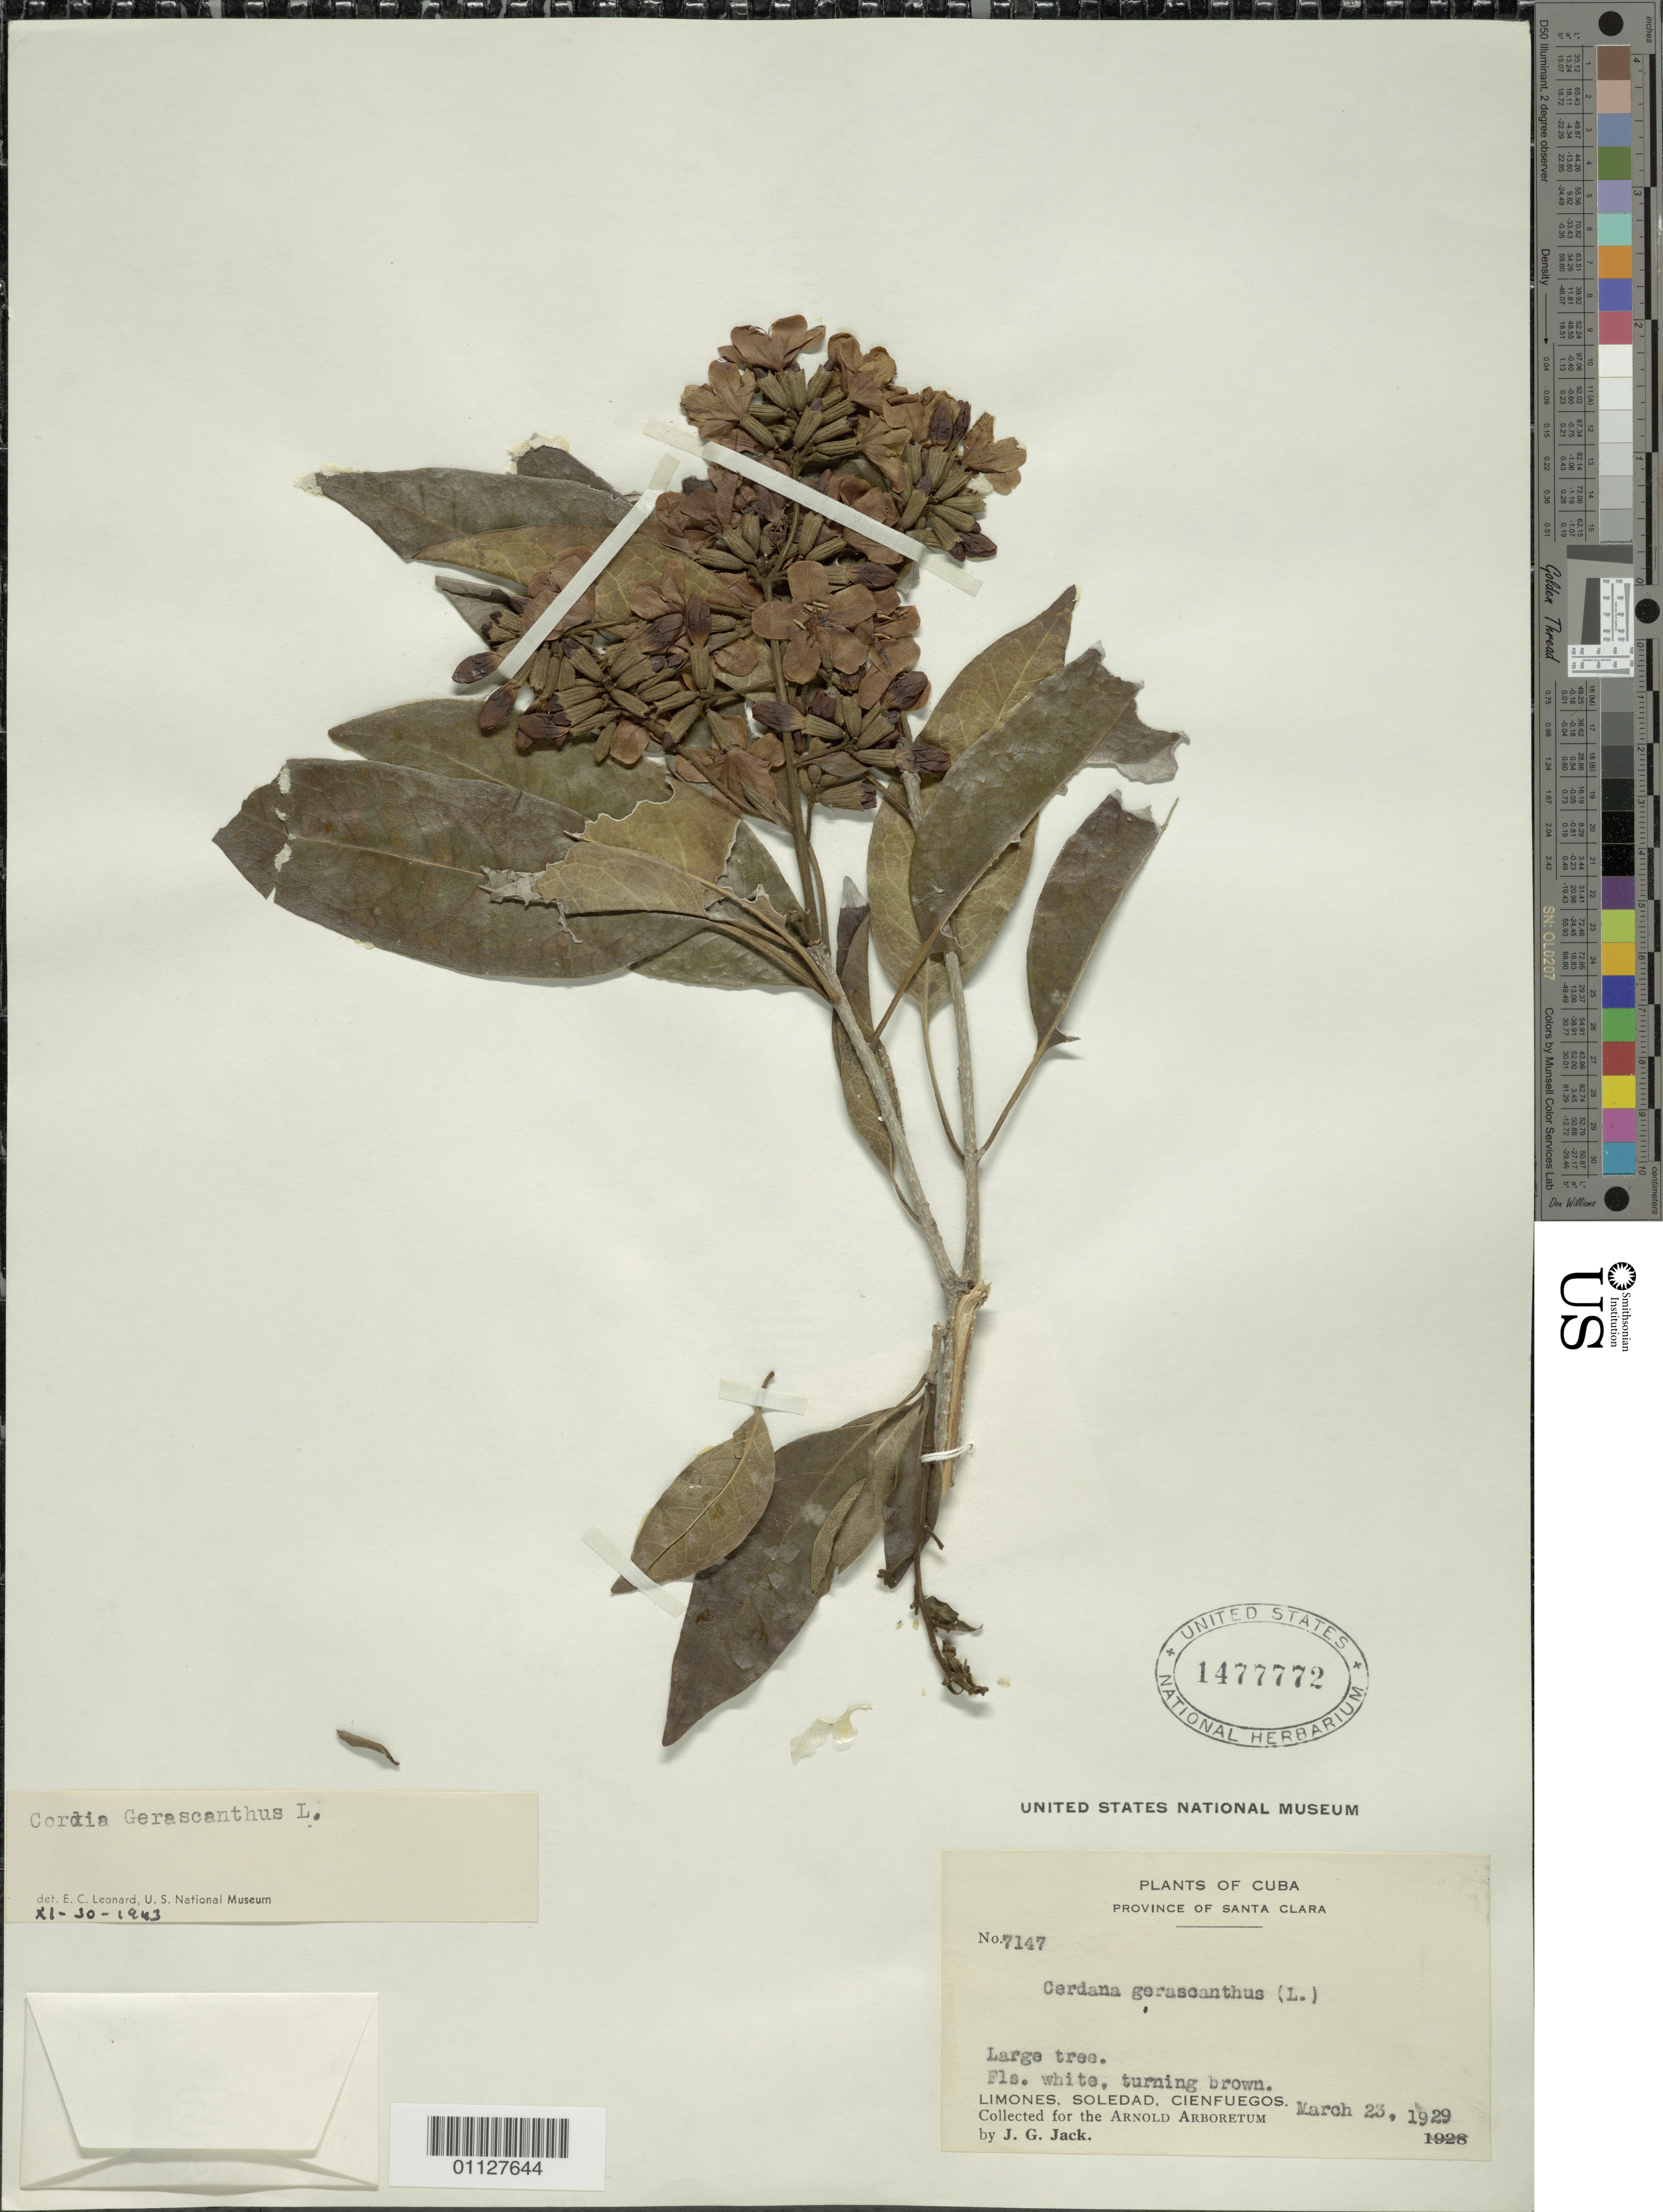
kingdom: Plantae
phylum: Tracheophyta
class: Magnoliopsida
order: Boraginales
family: Cordiaceae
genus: Cordia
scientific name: Cordia gerascanthus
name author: L.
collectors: J. G. Jack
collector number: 7147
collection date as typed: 23 Mar 1929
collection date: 1929-03-23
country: Cuba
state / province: Cienfuegos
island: Cuba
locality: Limones, Soledad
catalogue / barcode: US 1477772